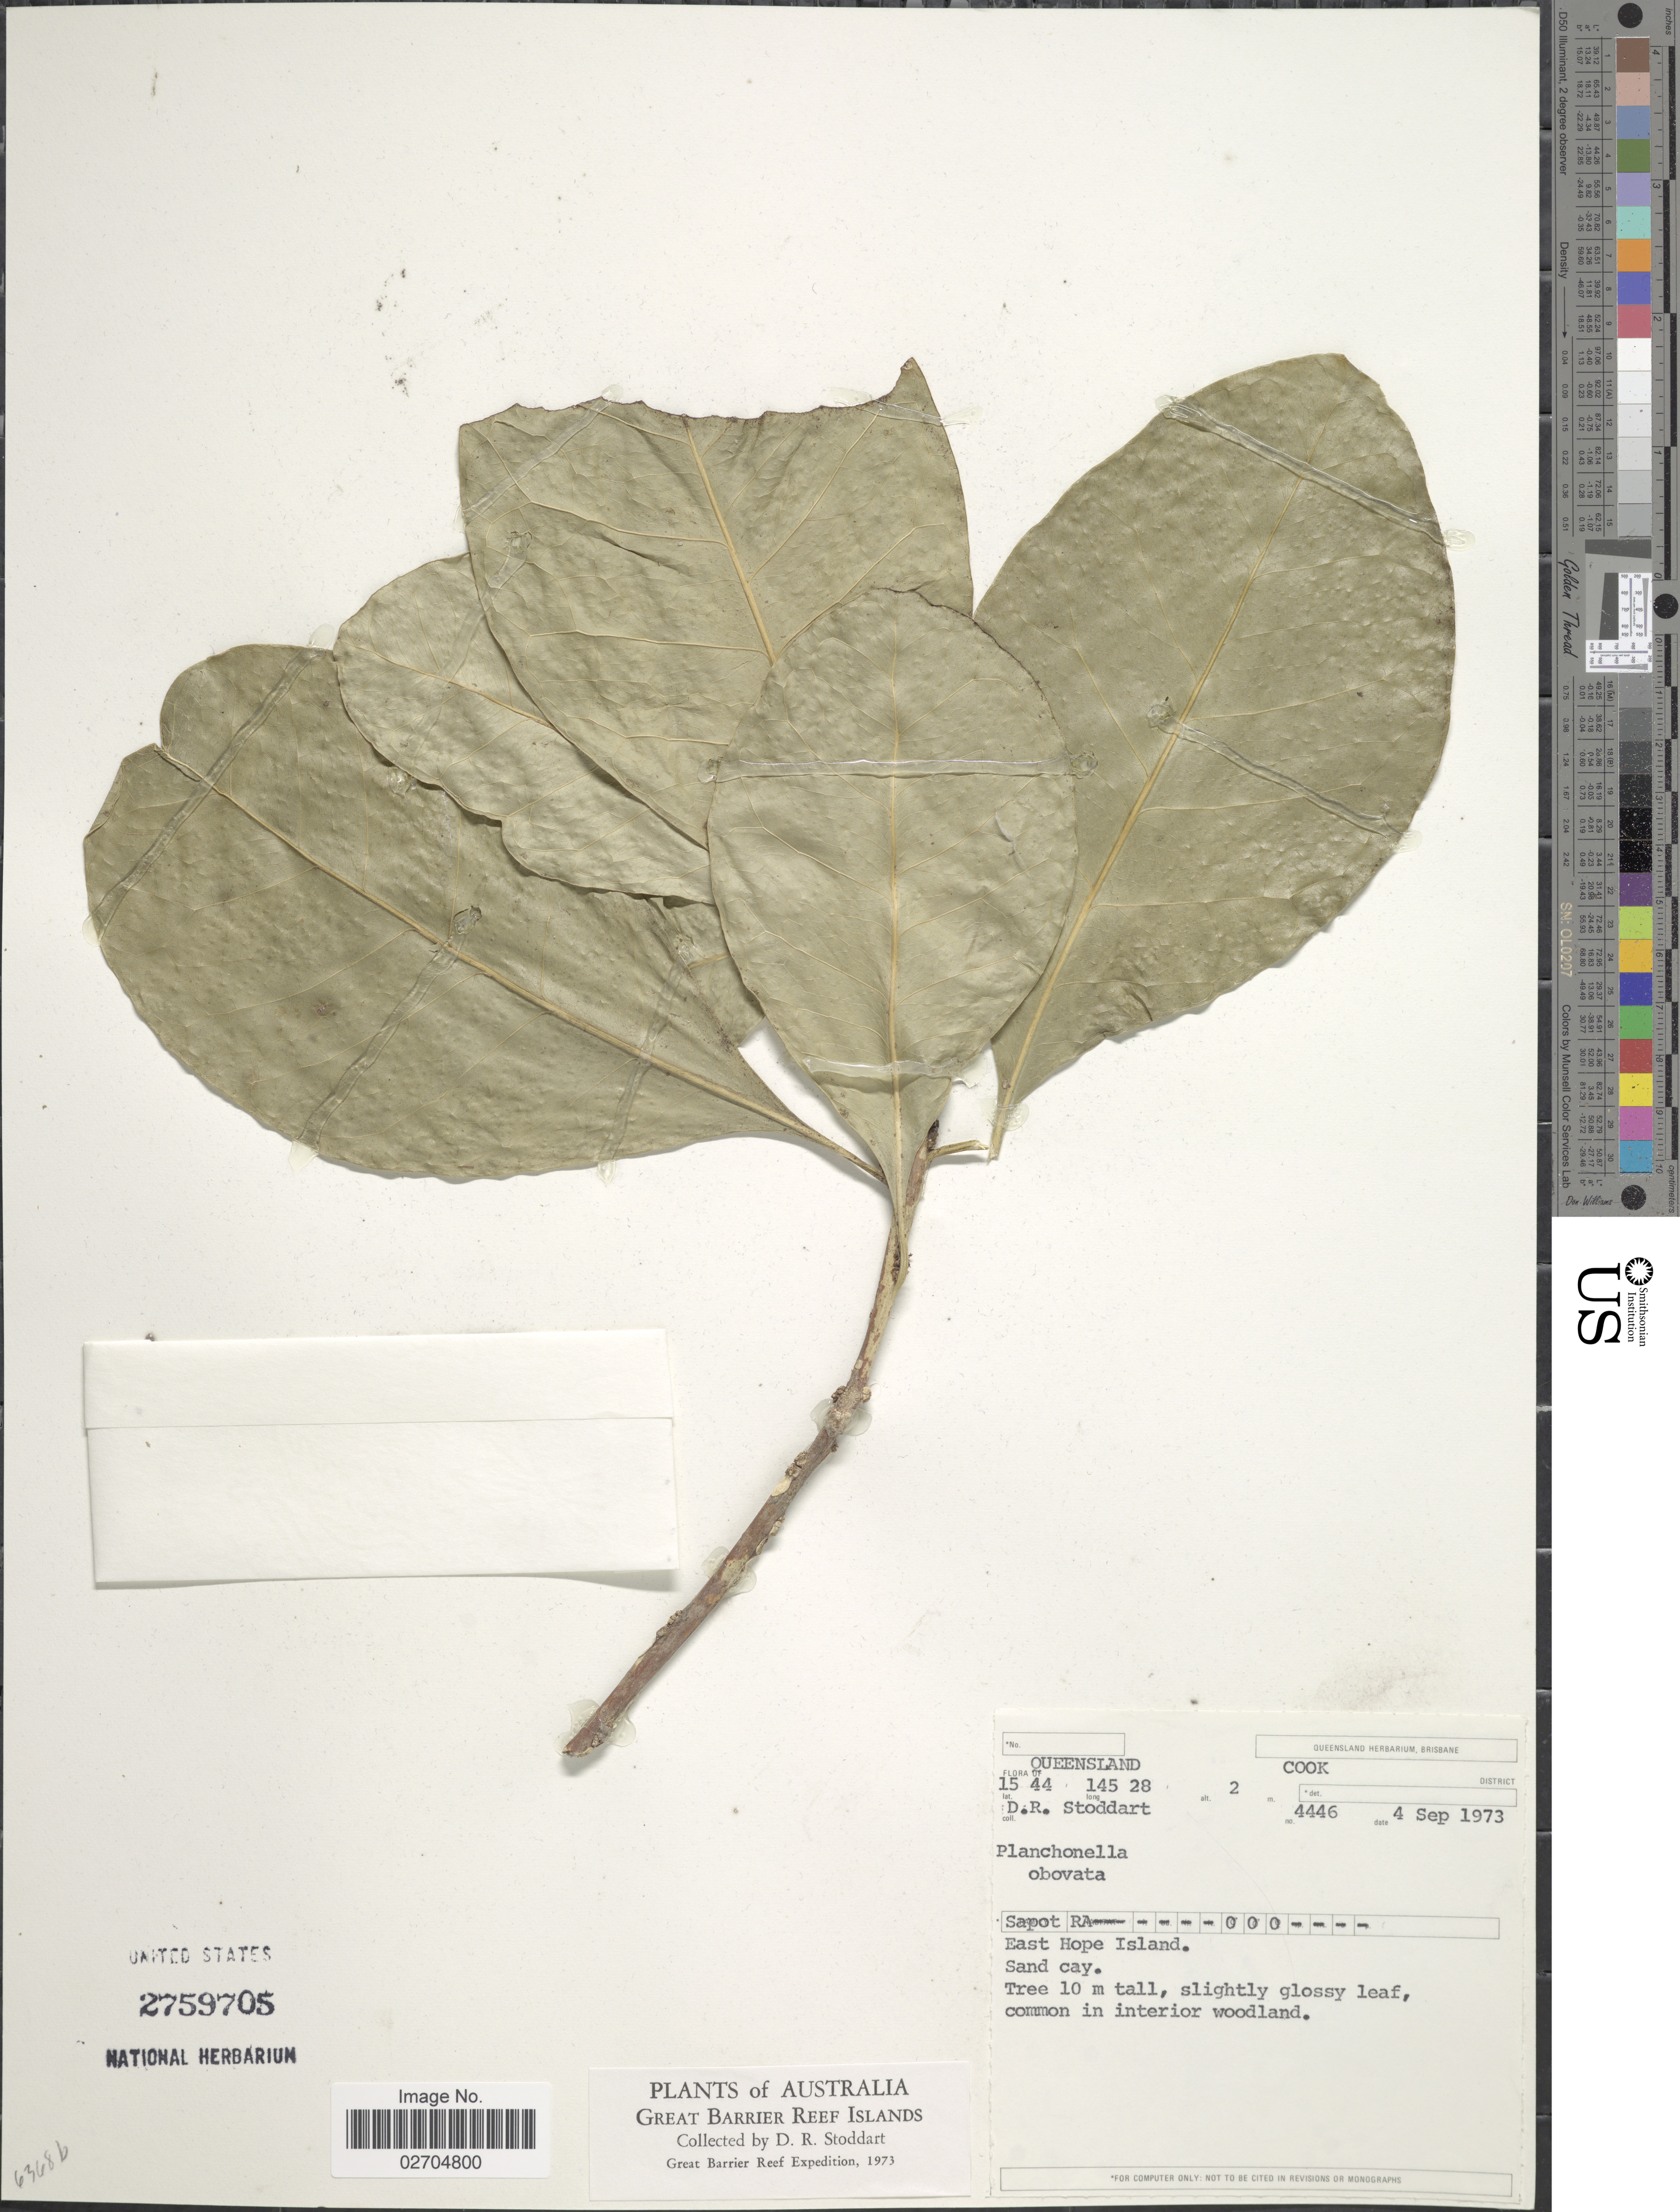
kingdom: Plantae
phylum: Tracheophyta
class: Magnoliopsida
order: Ericales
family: Sapotaceae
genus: Planchonella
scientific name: Planchonella obovata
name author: (R. Br.) Pierre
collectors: D. R. Stoddart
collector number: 4446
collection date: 1973-09-04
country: Australia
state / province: Queensland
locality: Cook District. Great Barrier Reef Islands. East Hope Island.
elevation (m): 2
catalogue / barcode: US 2759705